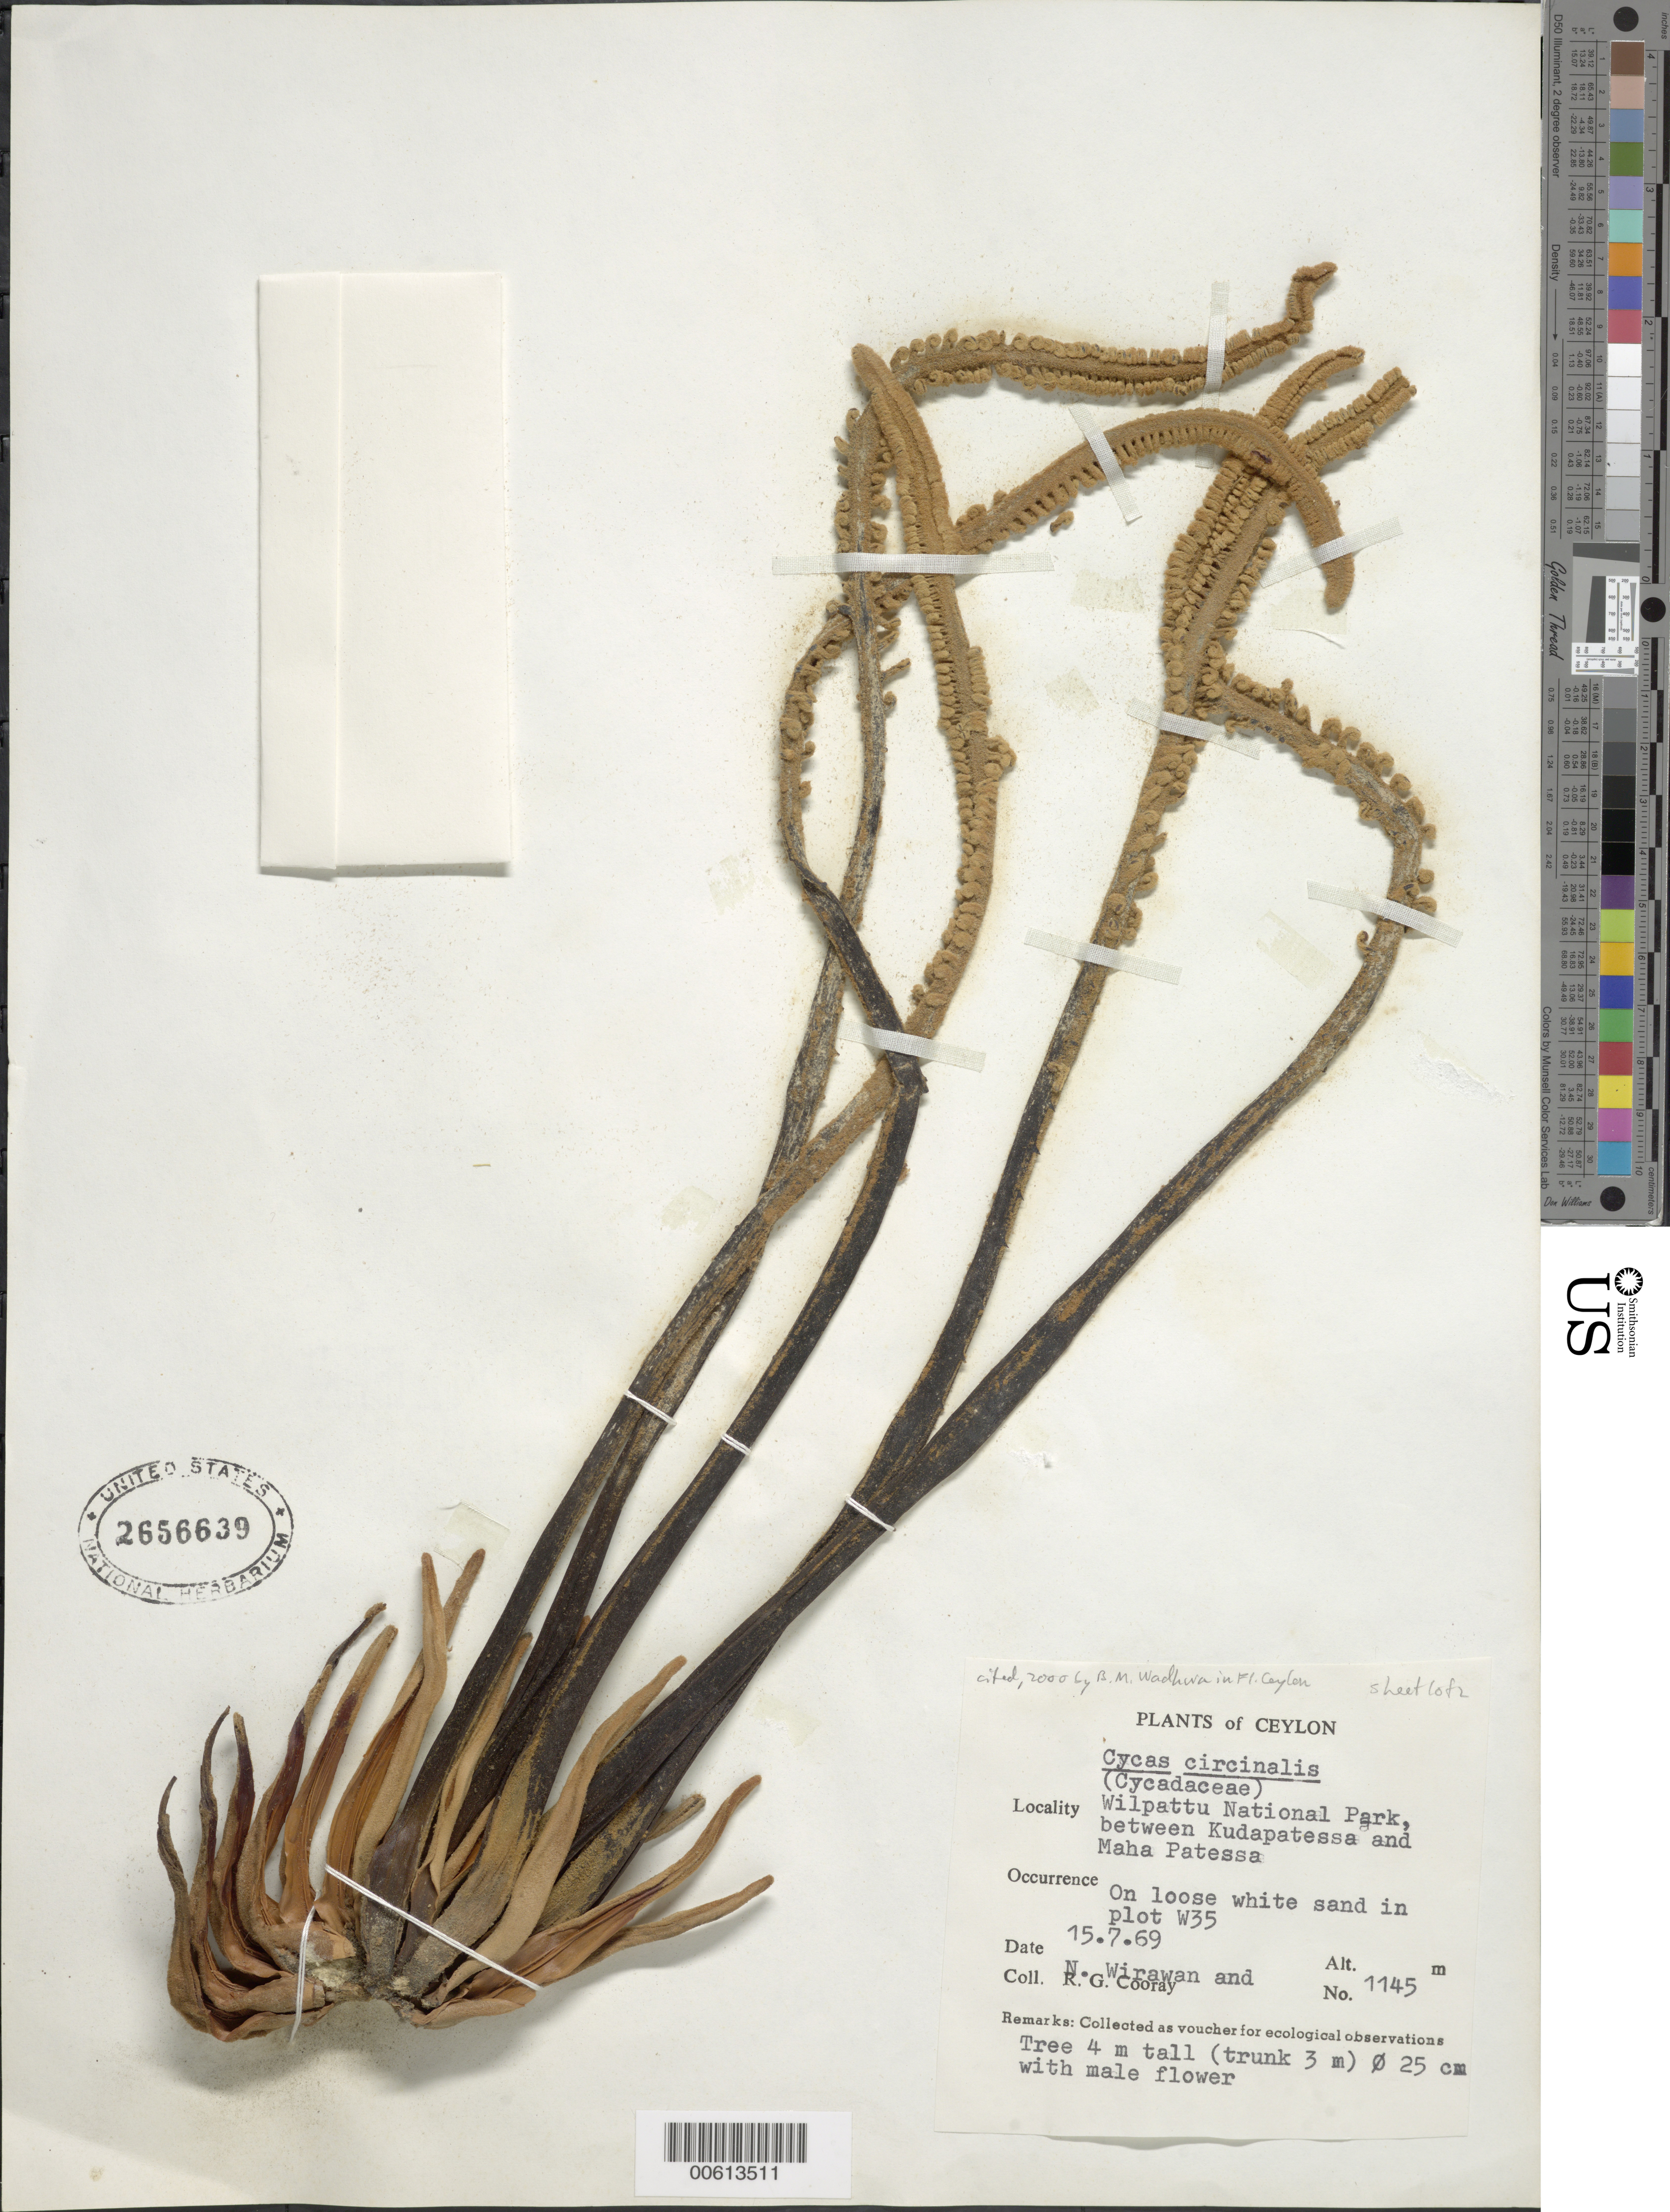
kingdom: Plantae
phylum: Tracheophyta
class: Cycadopsida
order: Cycadales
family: Cycadaceae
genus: Cycas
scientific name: Cycas circinalis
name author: L.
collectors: N. Wirawan & R. Cooray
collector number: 1145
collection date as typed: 15 Jul 1969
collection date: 1969-07-15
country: Sri Lanka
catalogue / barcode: US 2656639